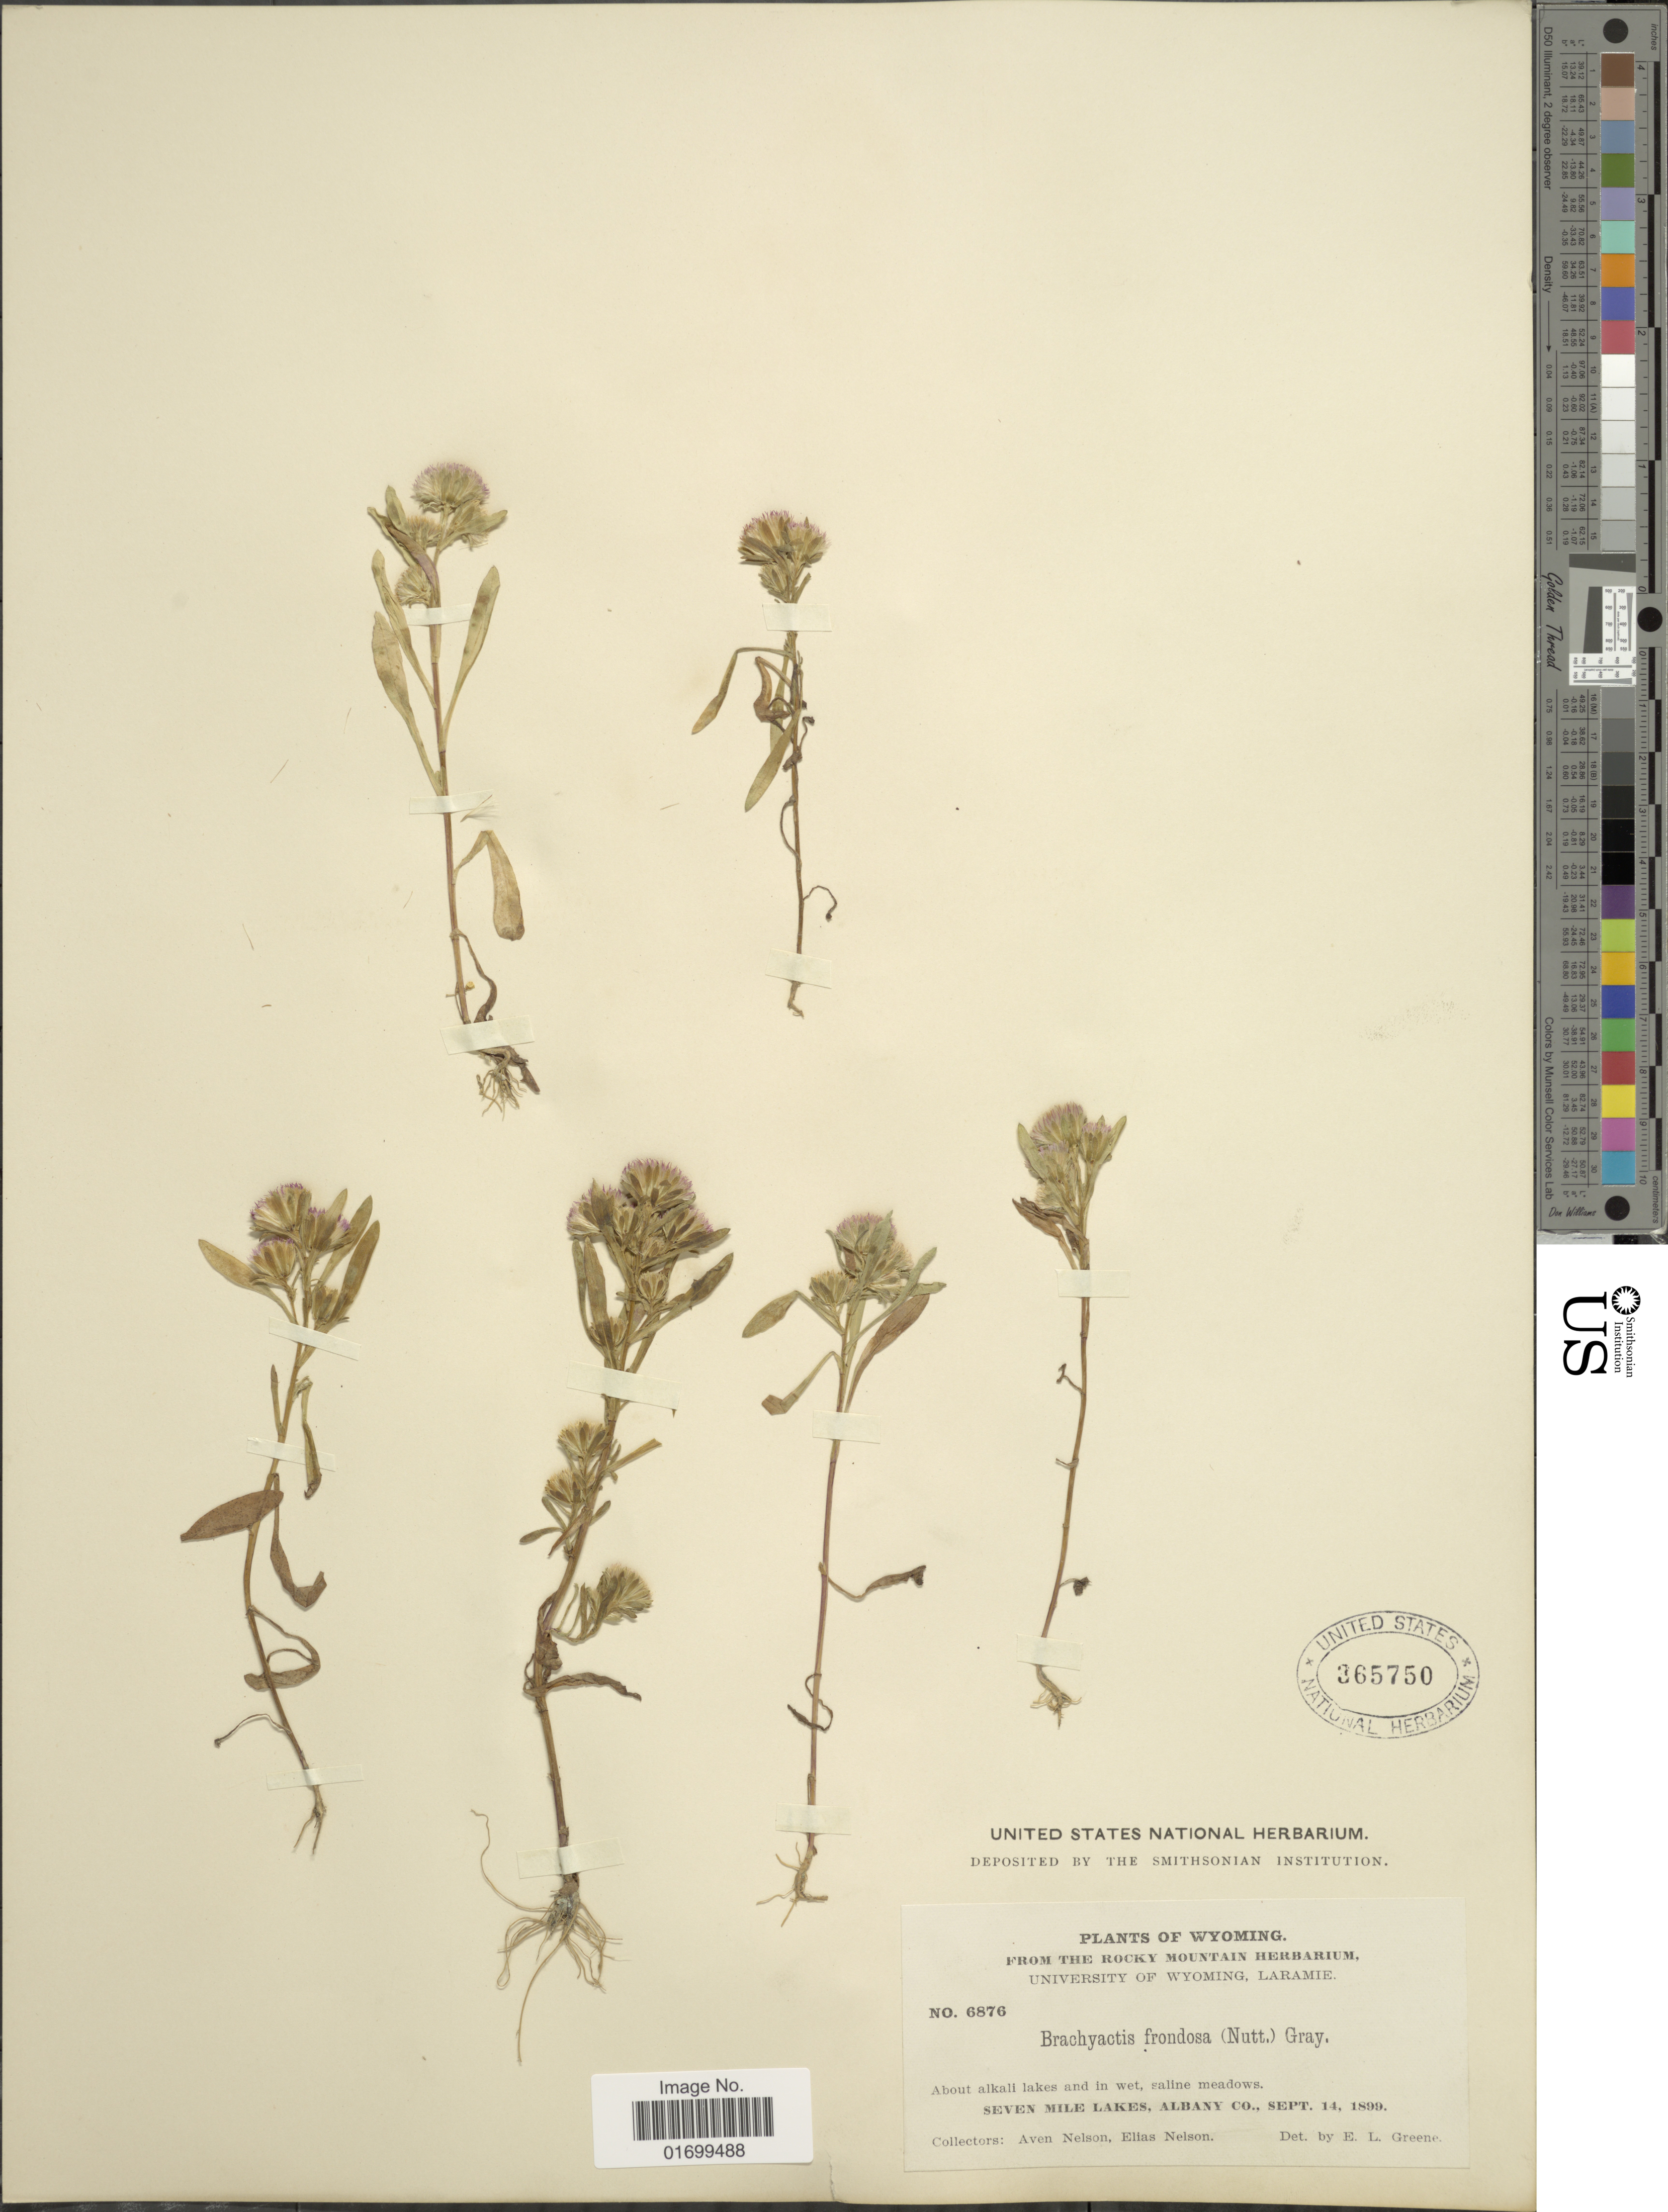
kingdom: Plantae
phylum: Tracheophyta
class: Magnoliopsida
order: Asterales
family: Asteraceae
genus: Symphyotrichum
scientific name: Symphyotrichum frondosum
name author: (Nutt.) G.L. Nesom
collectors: A. Nelson & E. Nelson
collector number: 6876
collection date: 1899-09-14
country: United States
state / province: Wyoming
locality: About alkali lakes and in wet, saline meadows, Seven Mile Lakes, Albany Co.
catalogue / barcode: US 365750